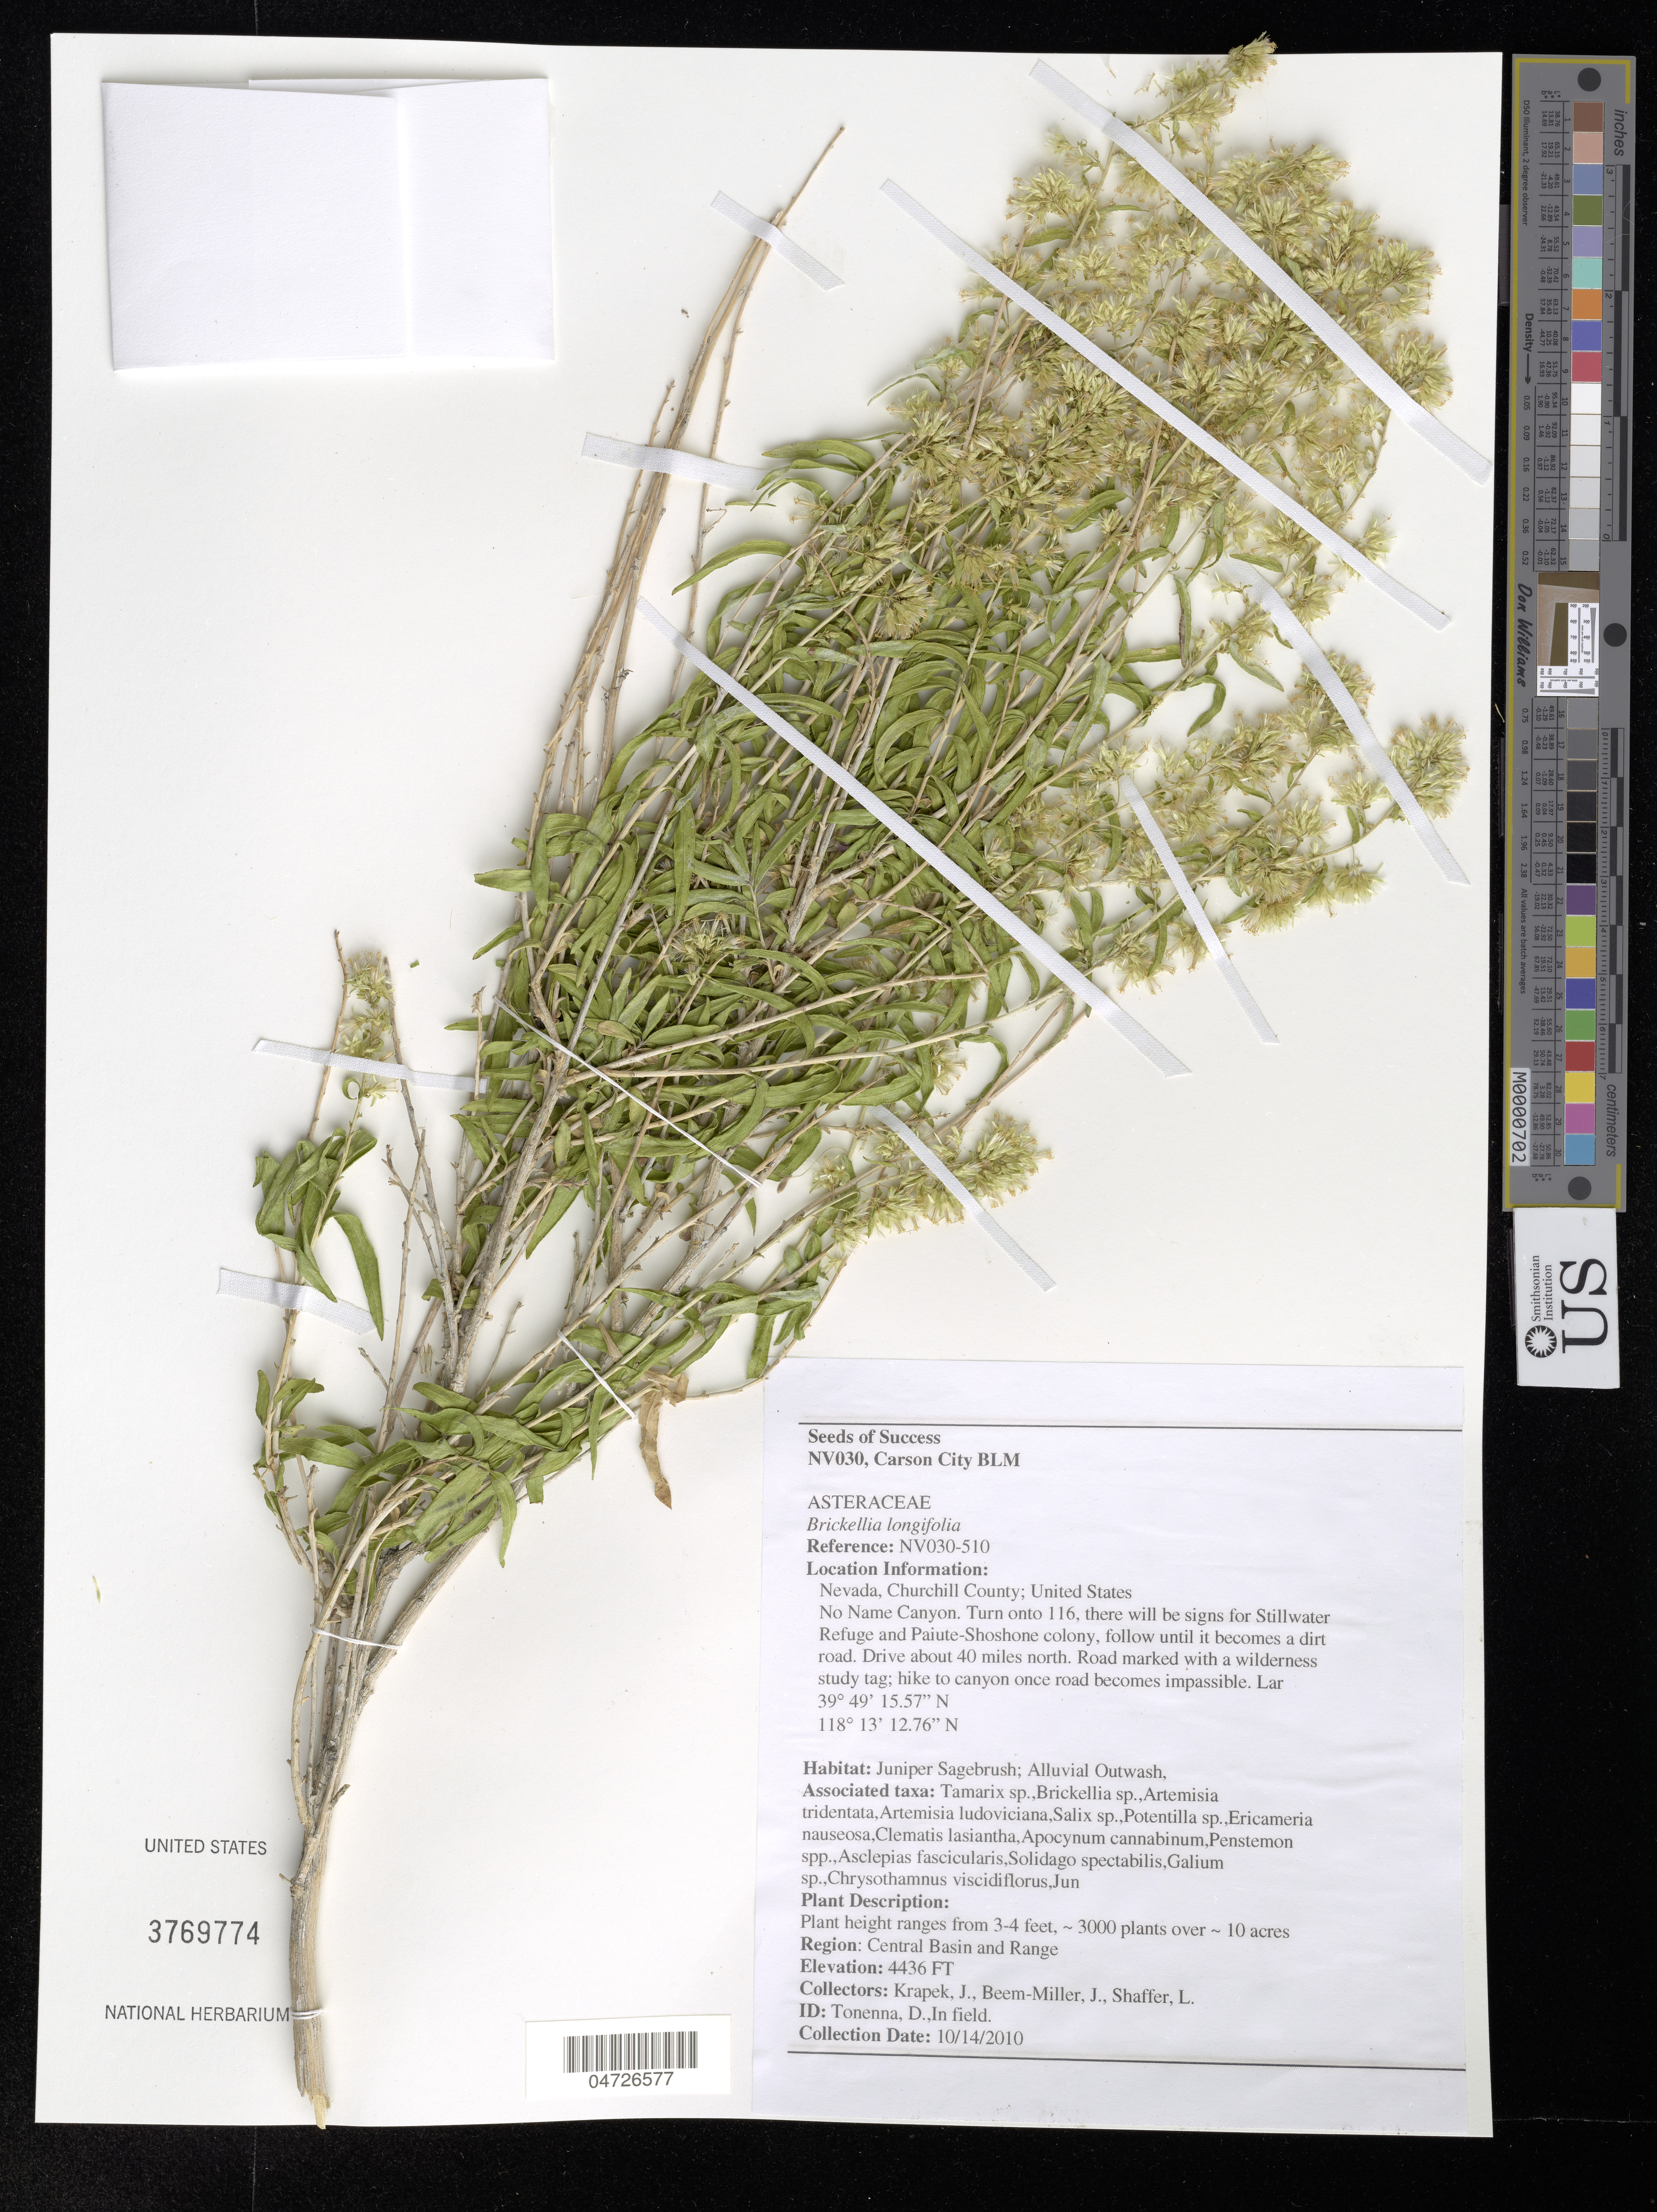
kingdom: Plantae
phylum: Tracheophyta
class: Magnoliopsida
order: Asterales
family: Asteraceae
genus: Brickellia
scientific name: Brickellia longifolia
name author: S. Watson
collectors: J. Krapek, J. Beem-Miller & L. Shaffer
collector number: NV030-510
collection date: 2010-10-14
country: United States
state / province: Nevada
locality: Churchill County. No Name Canyon. Turn onto 116, there will be signs for Stillwater Refuge and Paiute-Shoshone colony, follow until it becomes a dirt road. Drive about 40 miles north. Road marked with a wilderness study tag; hike to canyon once road becomes impassible.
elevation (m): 1352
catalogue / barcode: US 3769774